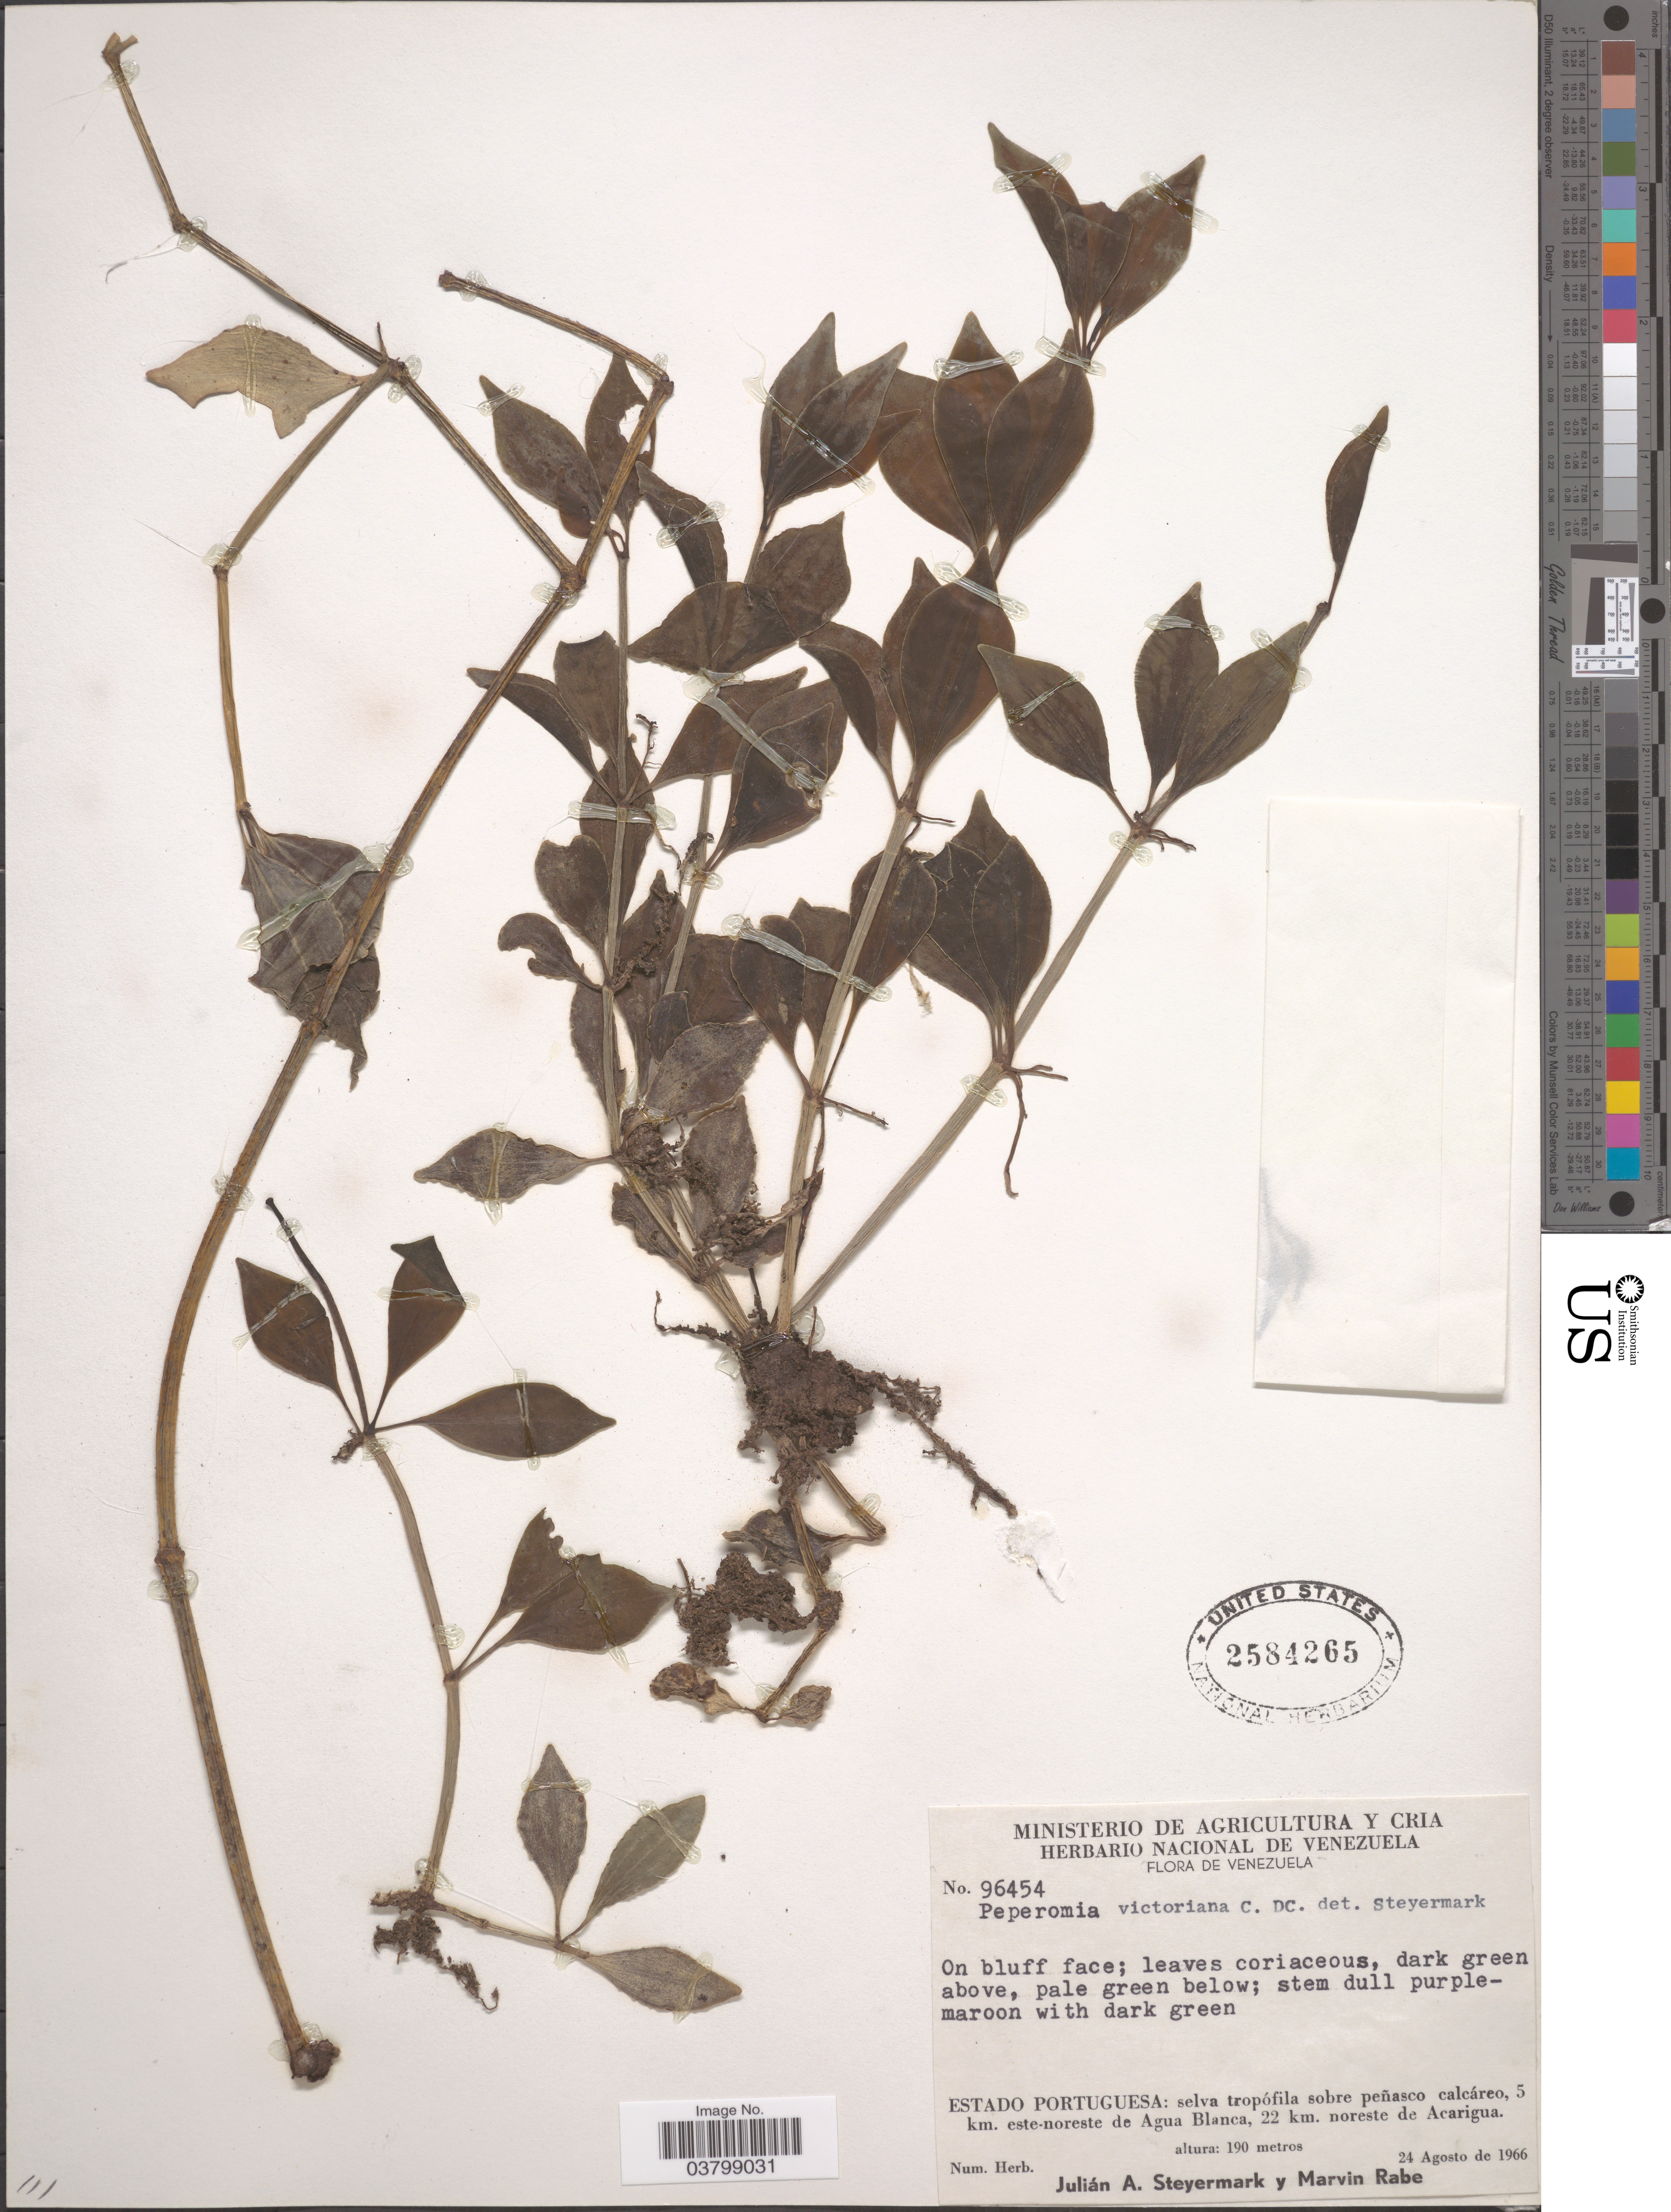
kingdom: Plantae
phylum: Tracheophyta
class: Magnoliopsida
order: Piperales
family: Piperaceae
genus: Peperomia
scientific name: Peperomia victoriana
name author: C. DC.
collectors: J. Steyermark & M. Rabe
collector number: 96454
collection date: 1966-08-24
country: Venezuela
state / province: Portuguesa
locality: Selva tropófila sobre peñasco calcáreo, 5 km. este-noreste de Agua Blanca, 22 km. noreste de Acarigua.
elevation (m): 190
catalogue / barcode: US 2584265